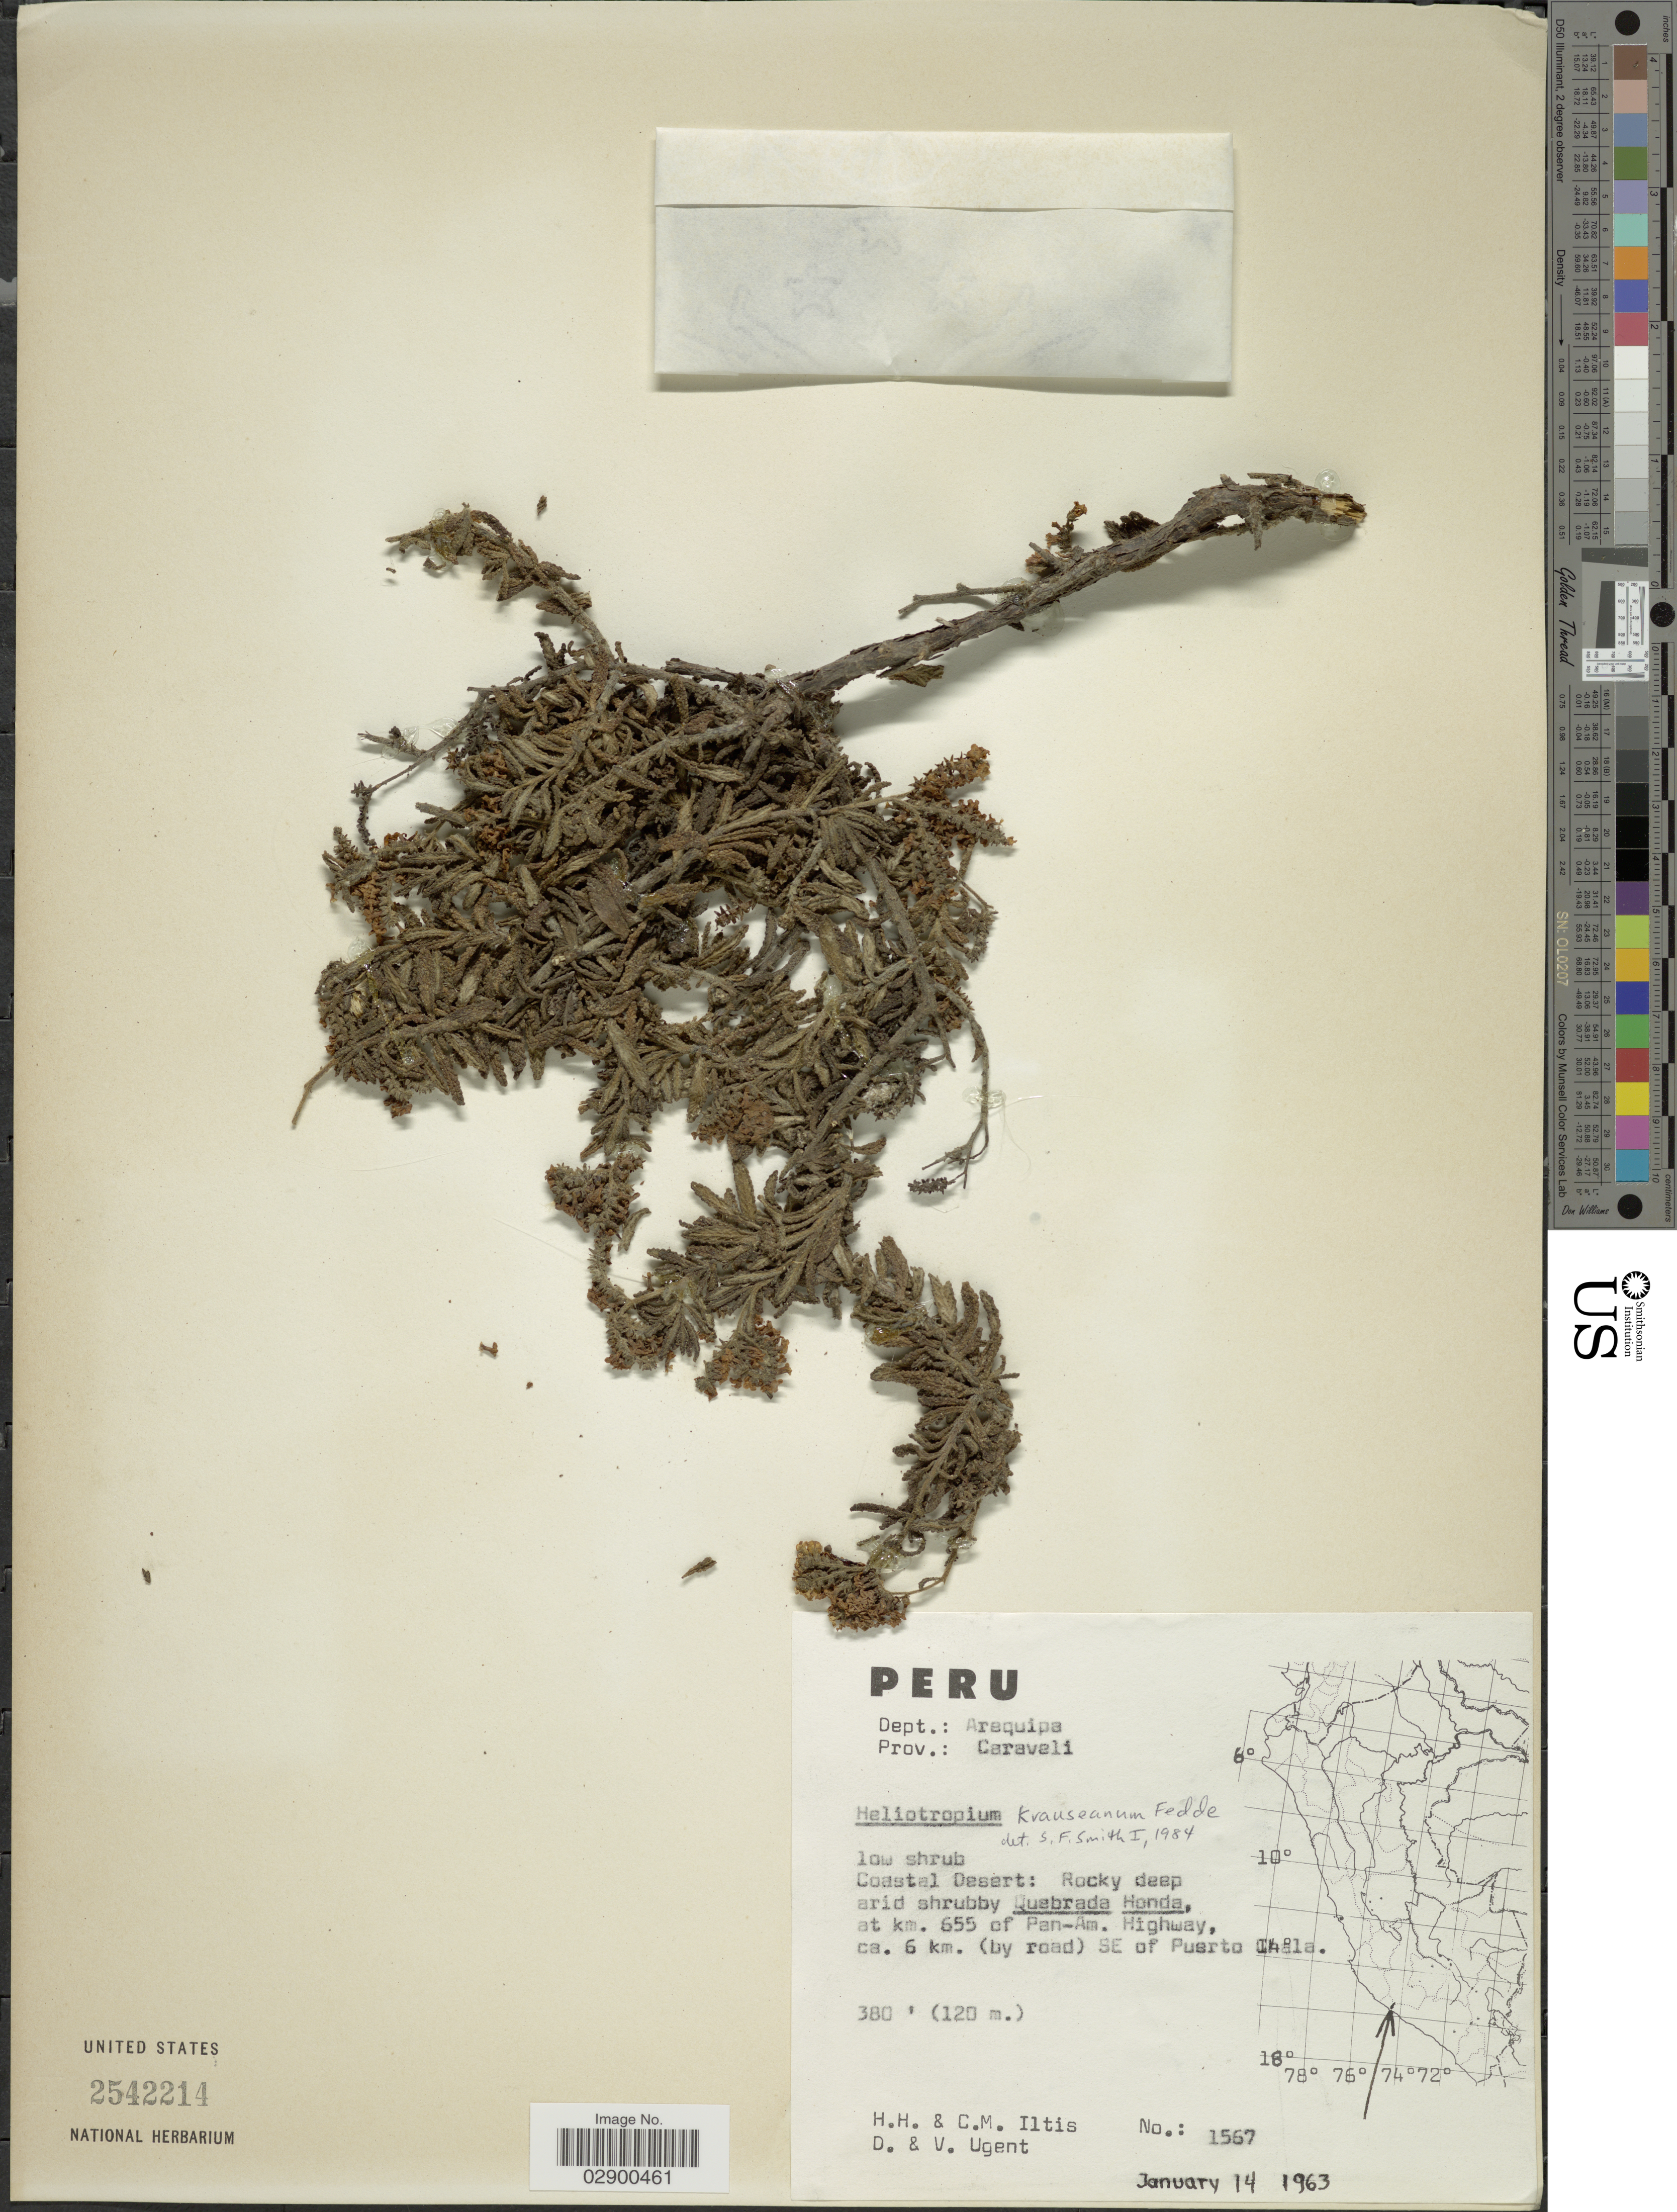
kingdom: Plantae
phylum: Tracheophyta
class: Magnoliopsida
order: Boraginales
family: Heliotropiaceae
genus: Heliotropium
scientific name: Heliotropium krauseanum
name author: Fedde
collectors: H. H. Iltis, C. M Iltis, D. Ugent & V. Ugent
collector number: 1567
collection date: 1963-01-14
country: Peru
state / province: Arequipa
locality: Dept. Arequipa, Prov. Caraveli, Coastal Desert, Rocky deep arid shrubby Quebrada Honda, at km. 655 of Pan-Am. Highway, ca. 6 km. (by road) SE of Puerto Chala.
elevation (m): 116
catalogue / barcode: US 2542214